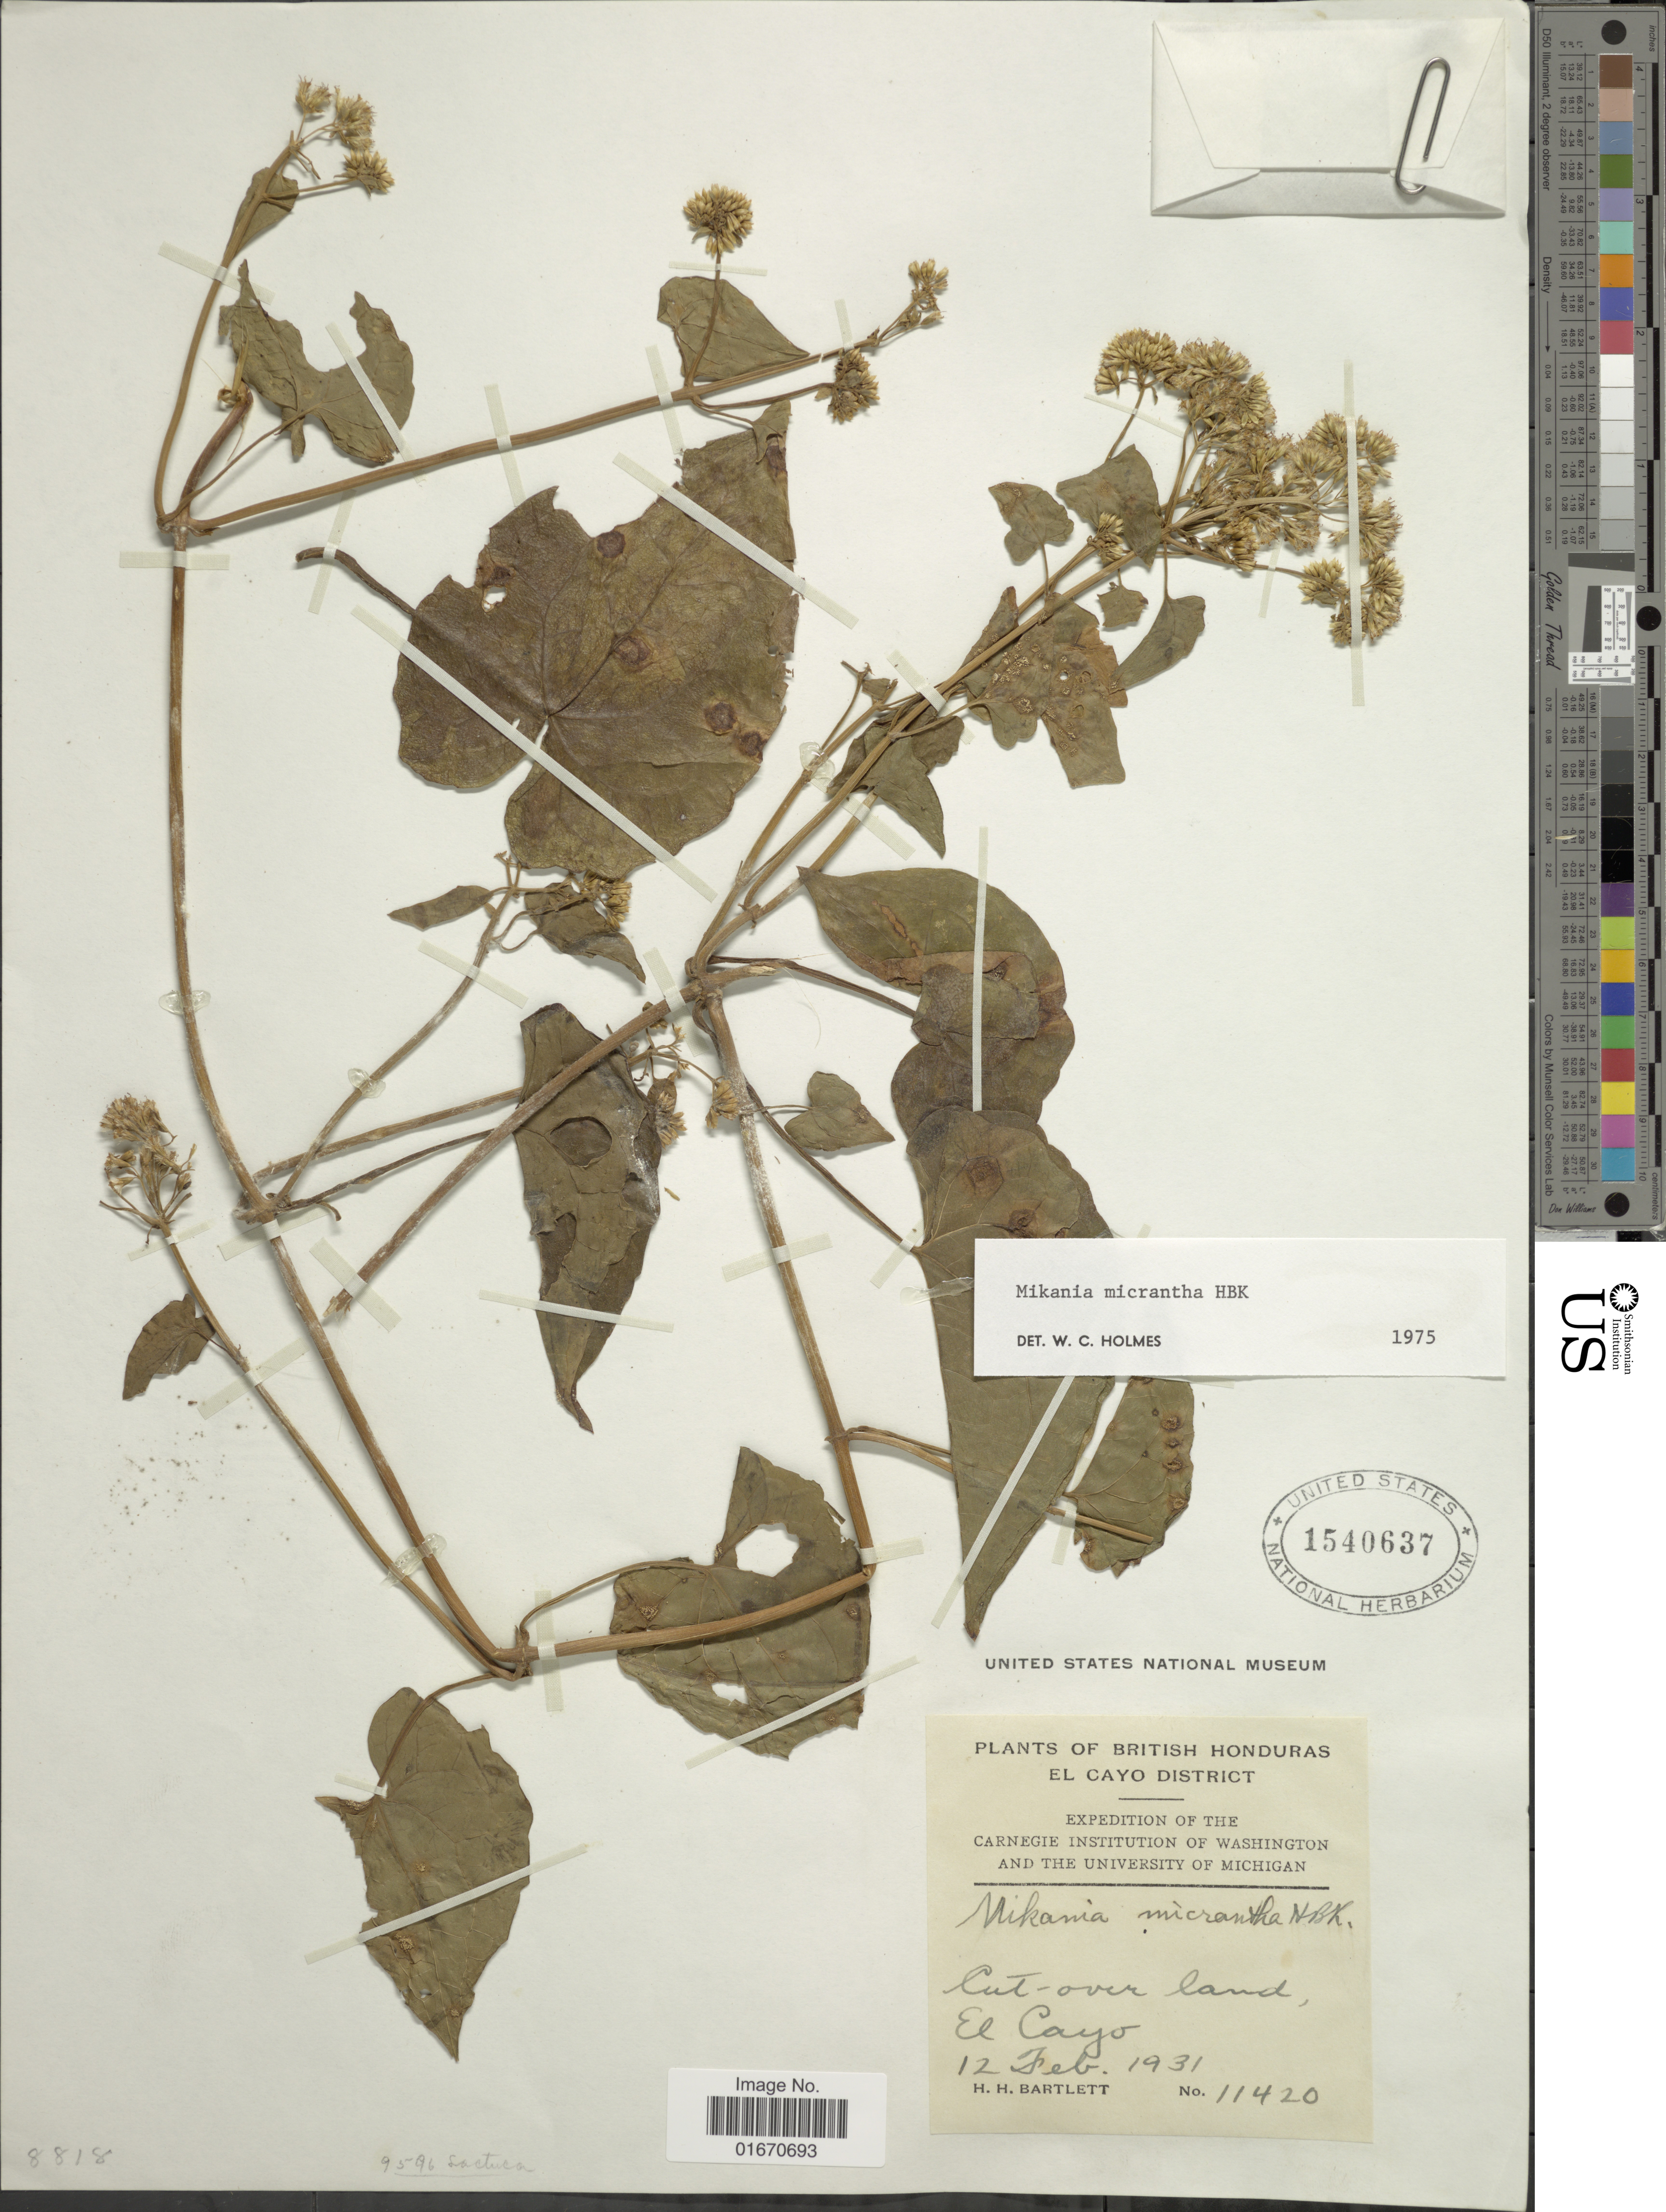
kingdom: Plantae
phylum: Tracheophyta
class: Magnoliopsida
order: Asterales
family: Asteraceae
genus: Mikania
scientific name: Mikania micrantha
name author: Kunth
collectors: H. H. Bartlett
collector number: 11420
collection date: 1931-02-12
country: Belize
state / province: Cayo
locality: British Honduras, El Cayo District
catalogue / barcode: US 1540637